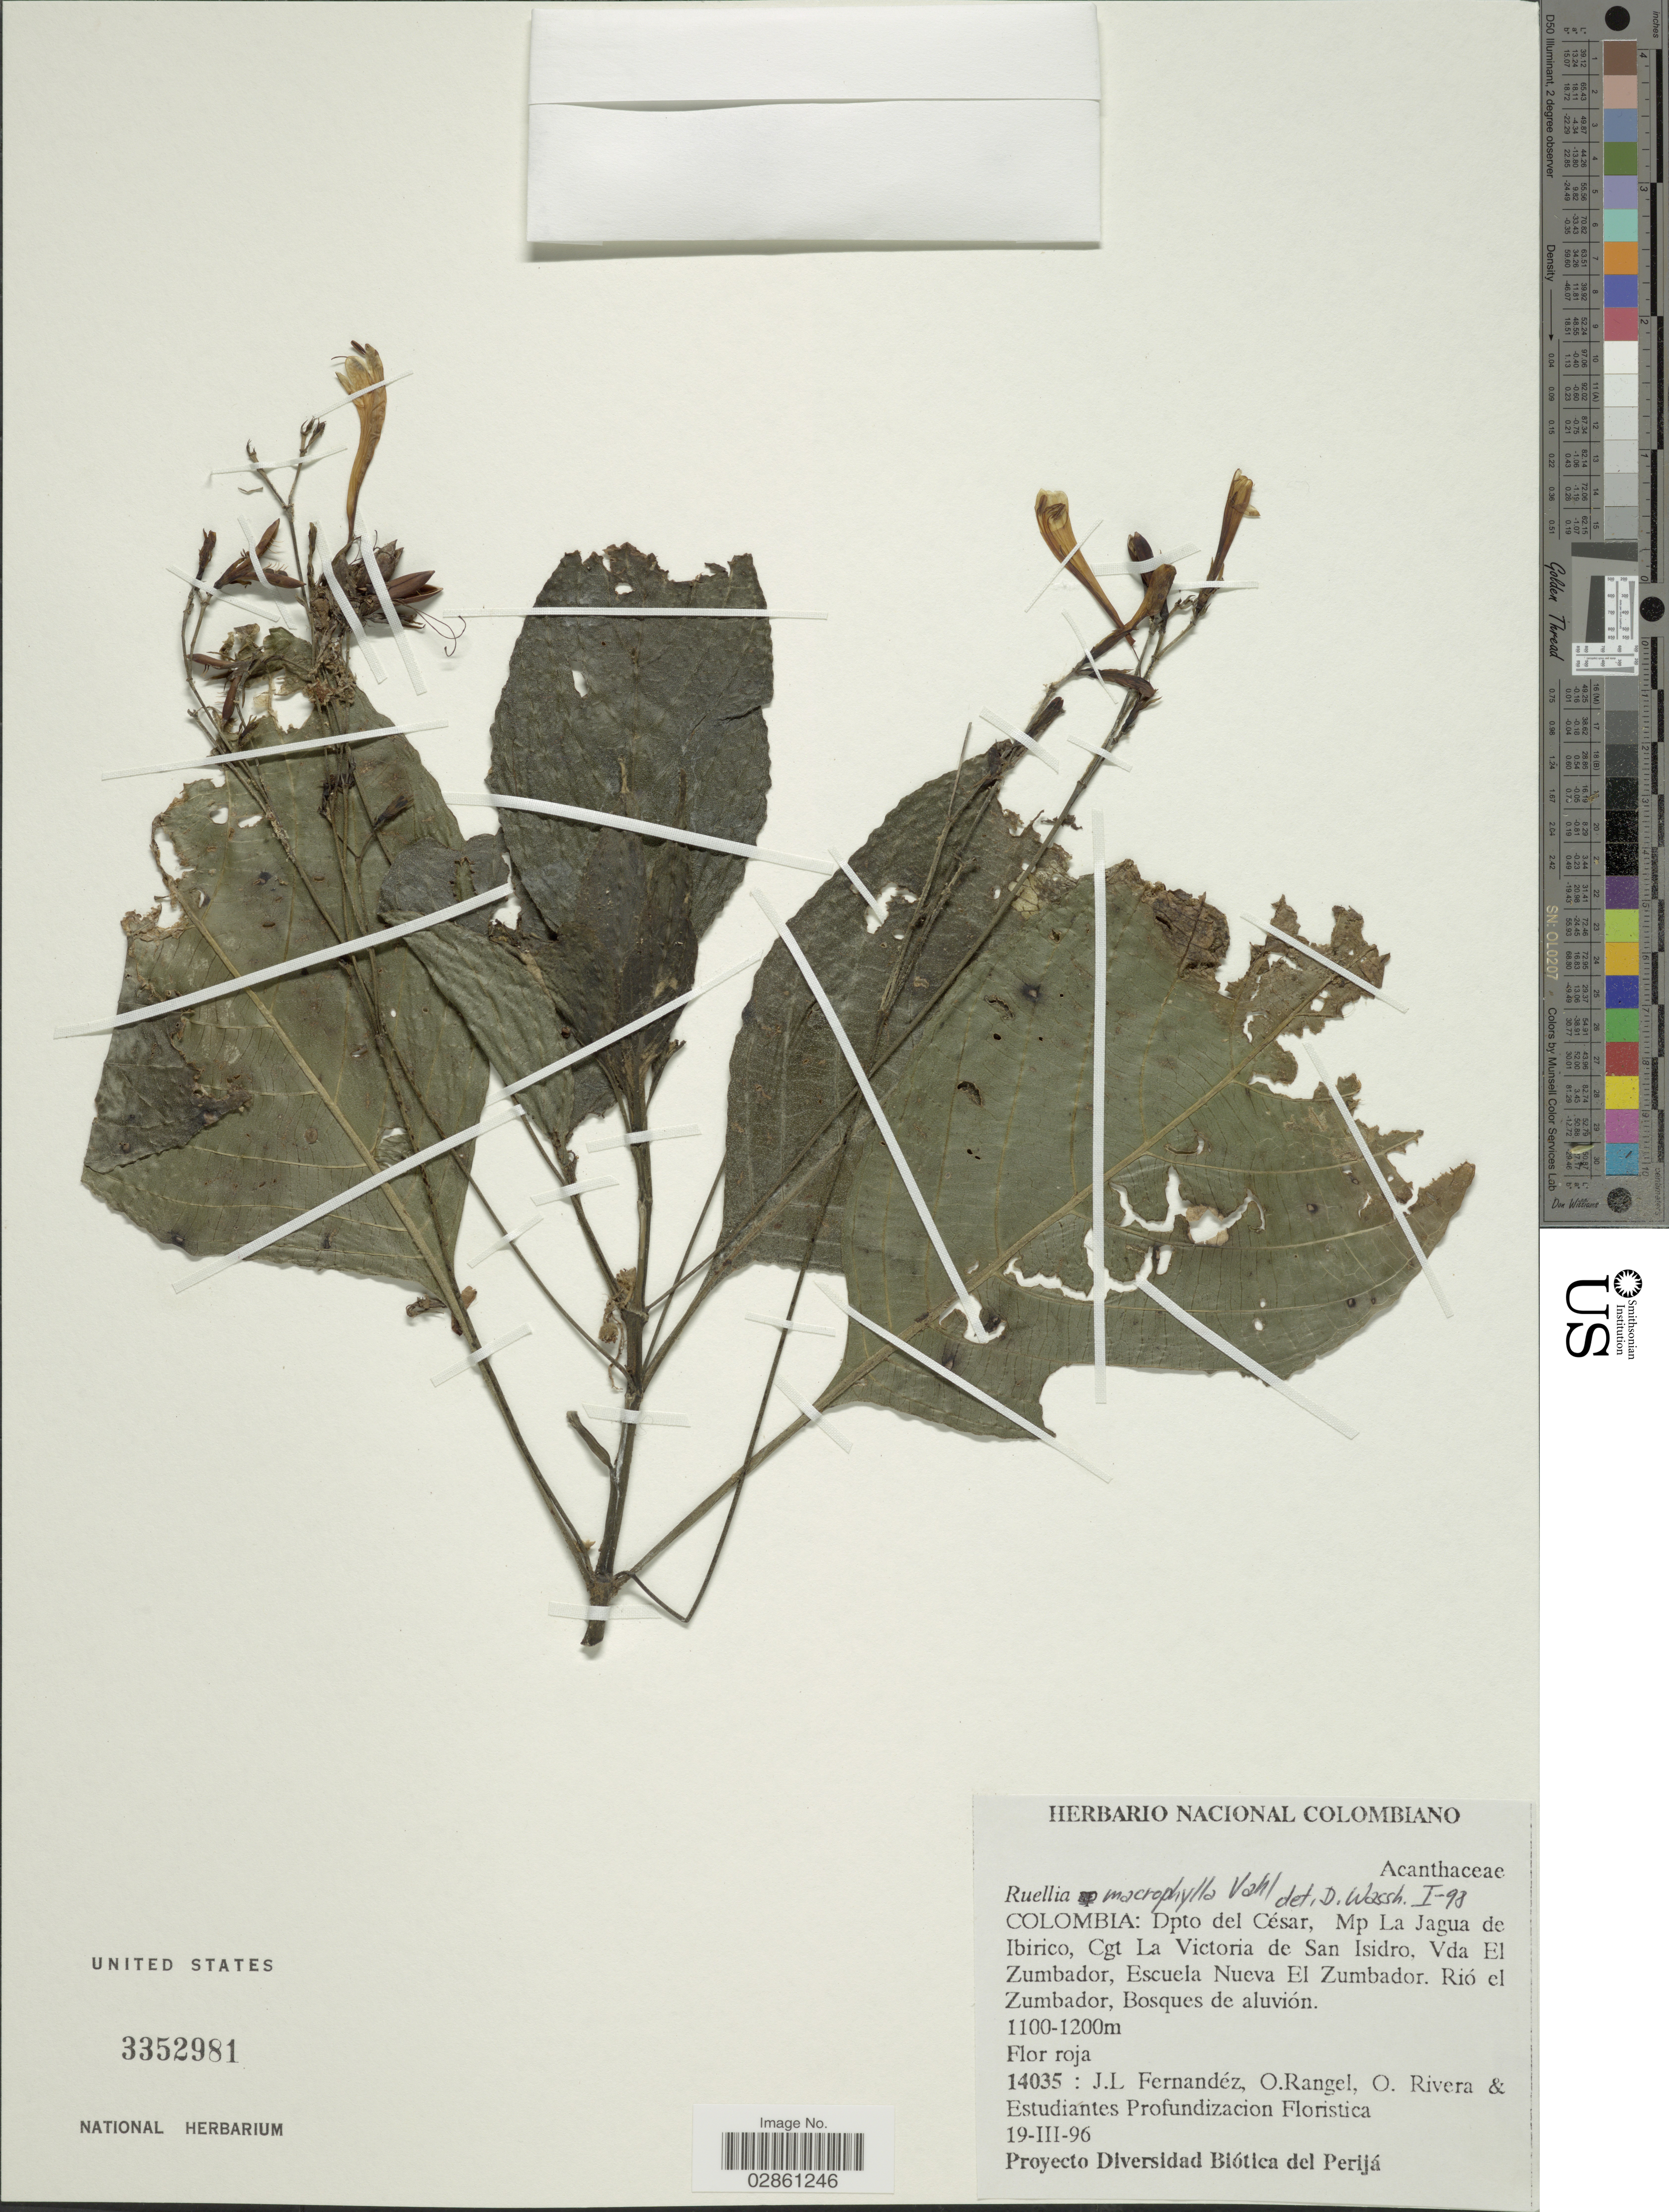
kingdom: Plantae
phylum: Tracheophyta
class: Magnoliopsida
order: Lamiales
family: Acanthaceae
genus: Ruellia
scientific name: Ruellia macrophylla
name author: Vahl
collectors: J. Fernandez, O. Rangel, O. Rivera & et al.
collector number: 14035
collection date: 1996-03-19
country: Colombia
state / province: Cesar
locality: Dpto del César, Mp La Jagua de Ibirico, Cgt La Victoria de San Isidro, Vda El Zumbador, Escuela Nueva El Zumbador. Río el Zumbador.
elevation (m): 1100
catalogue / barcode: US 3352981